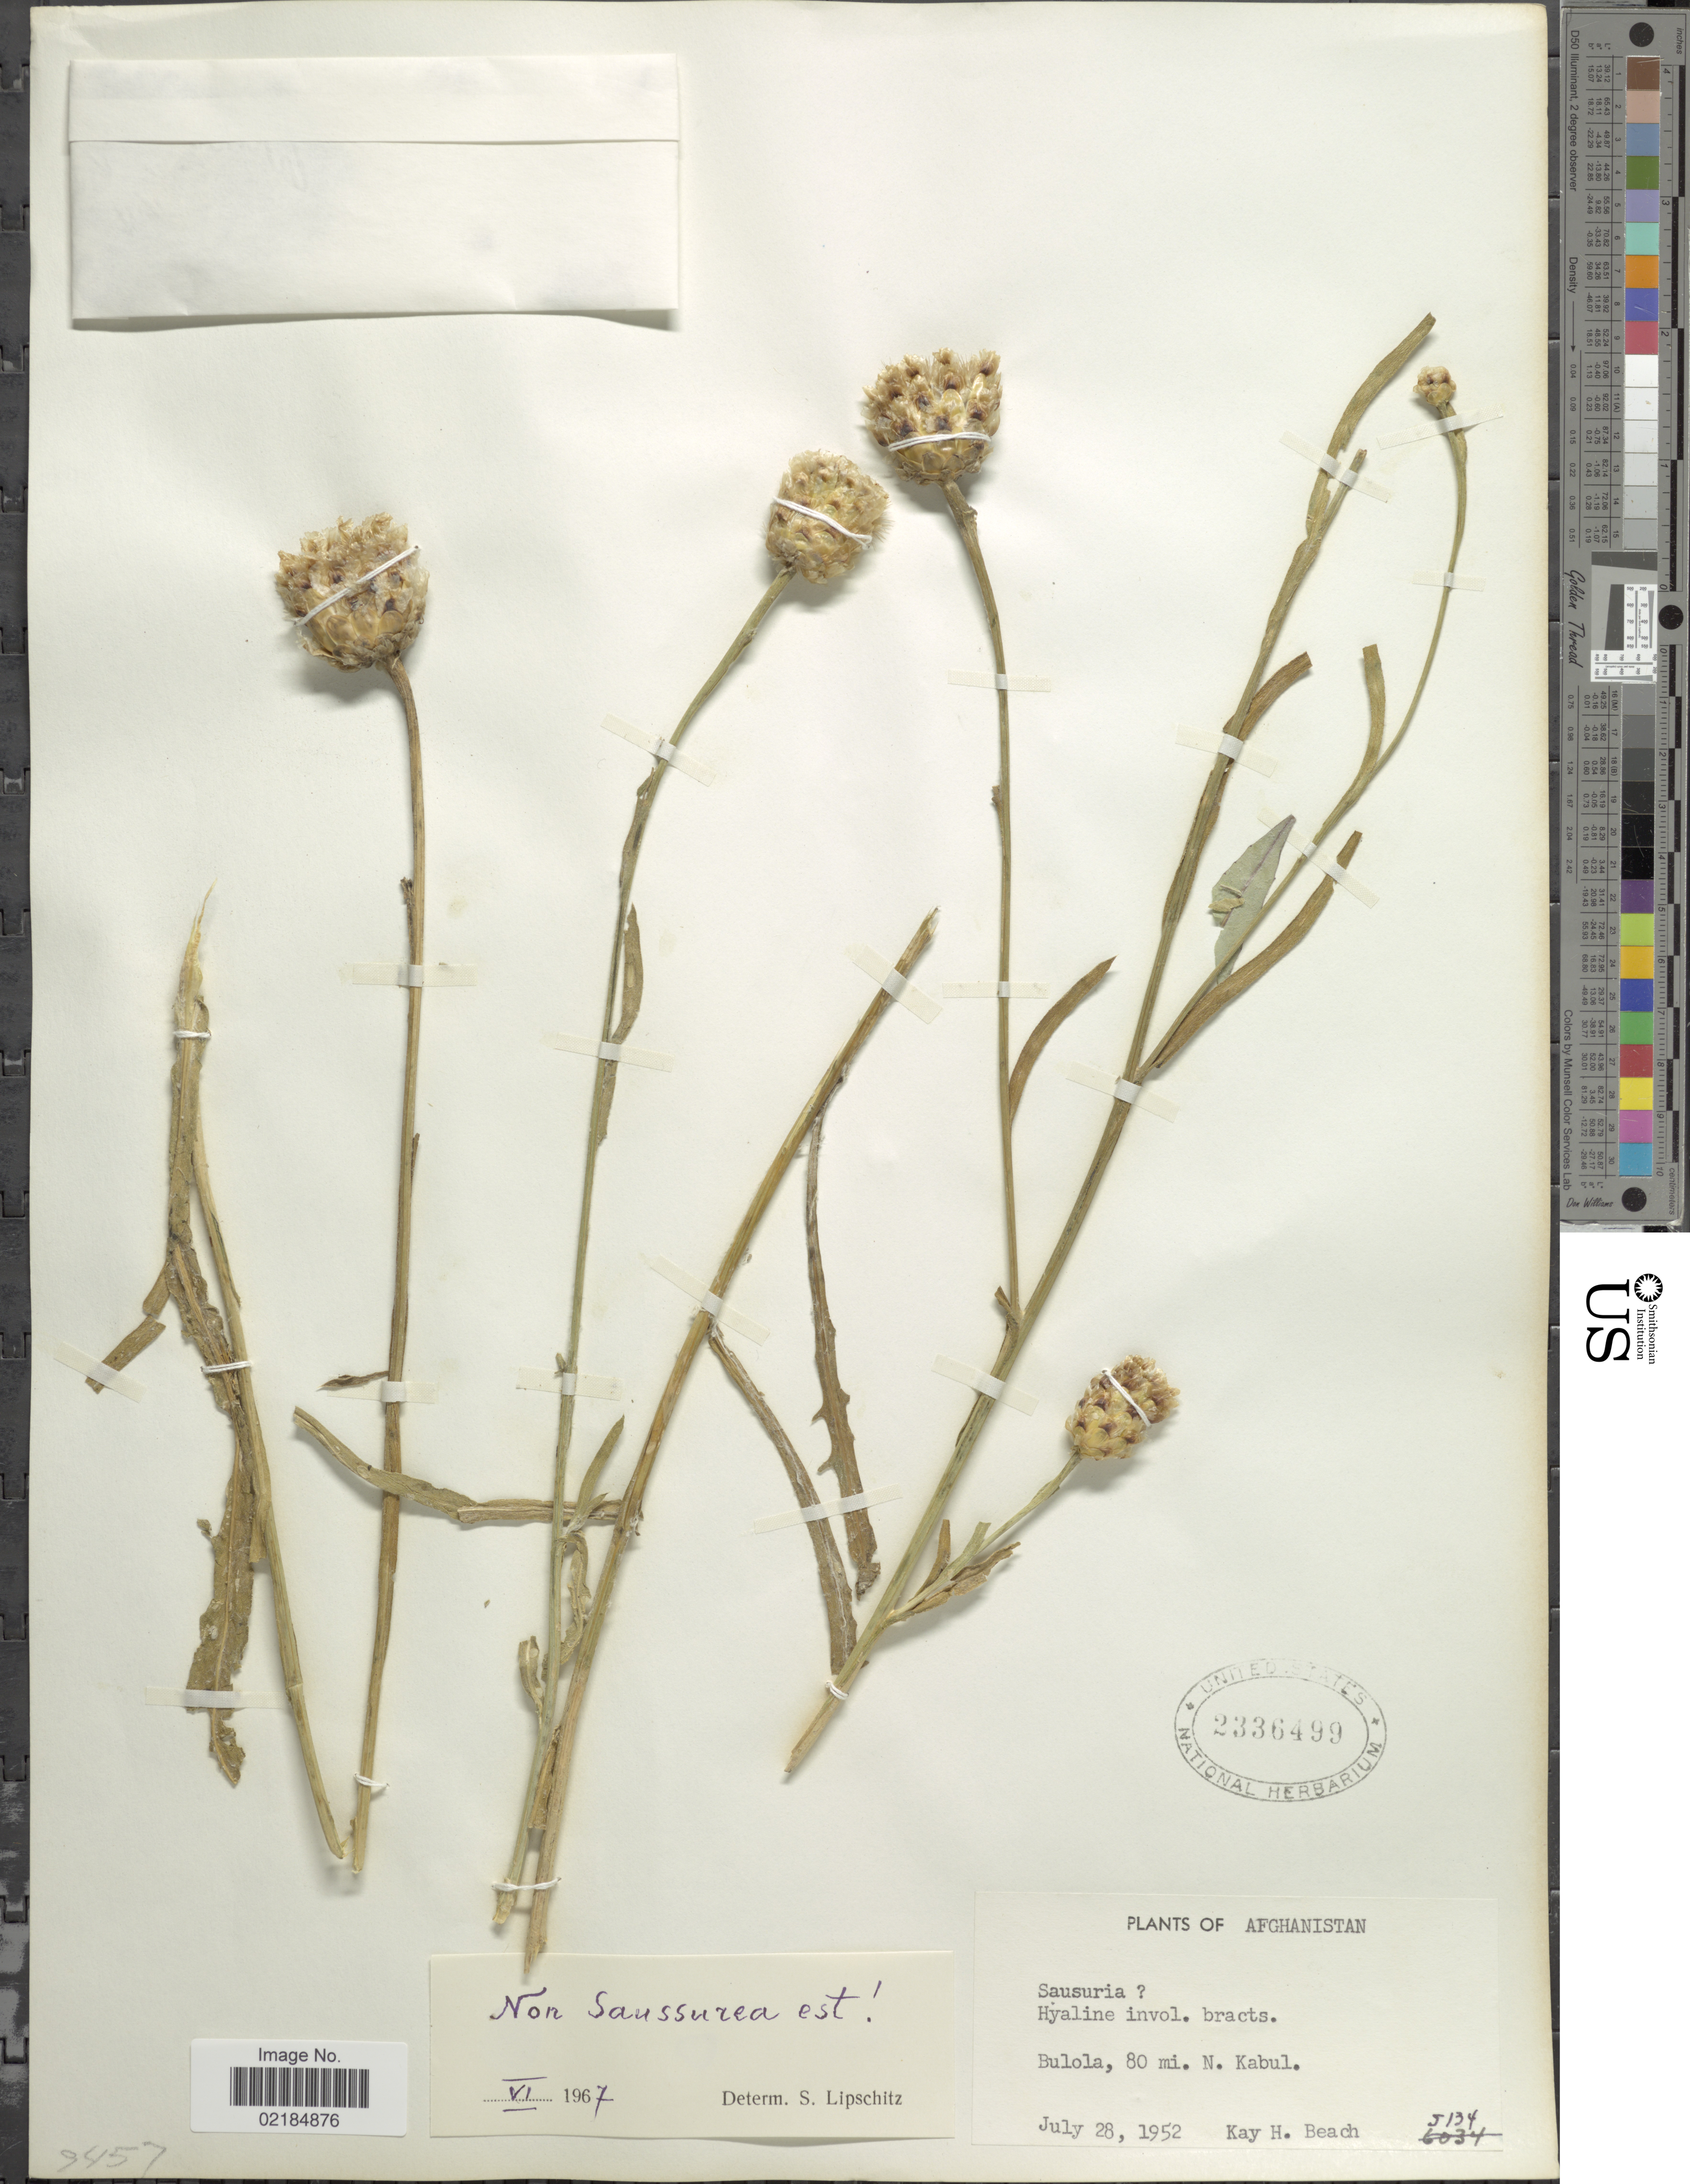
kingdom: Plantae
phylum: Tracheophyta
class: Magnoliopsida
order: Asterales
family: Asteraceae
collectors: K. H. Beach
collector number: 5134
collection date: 1952-07-28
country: Afghanistan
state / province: Kabul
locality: Bulola, 80 mi. N. Kabul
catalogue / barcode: US 2336499